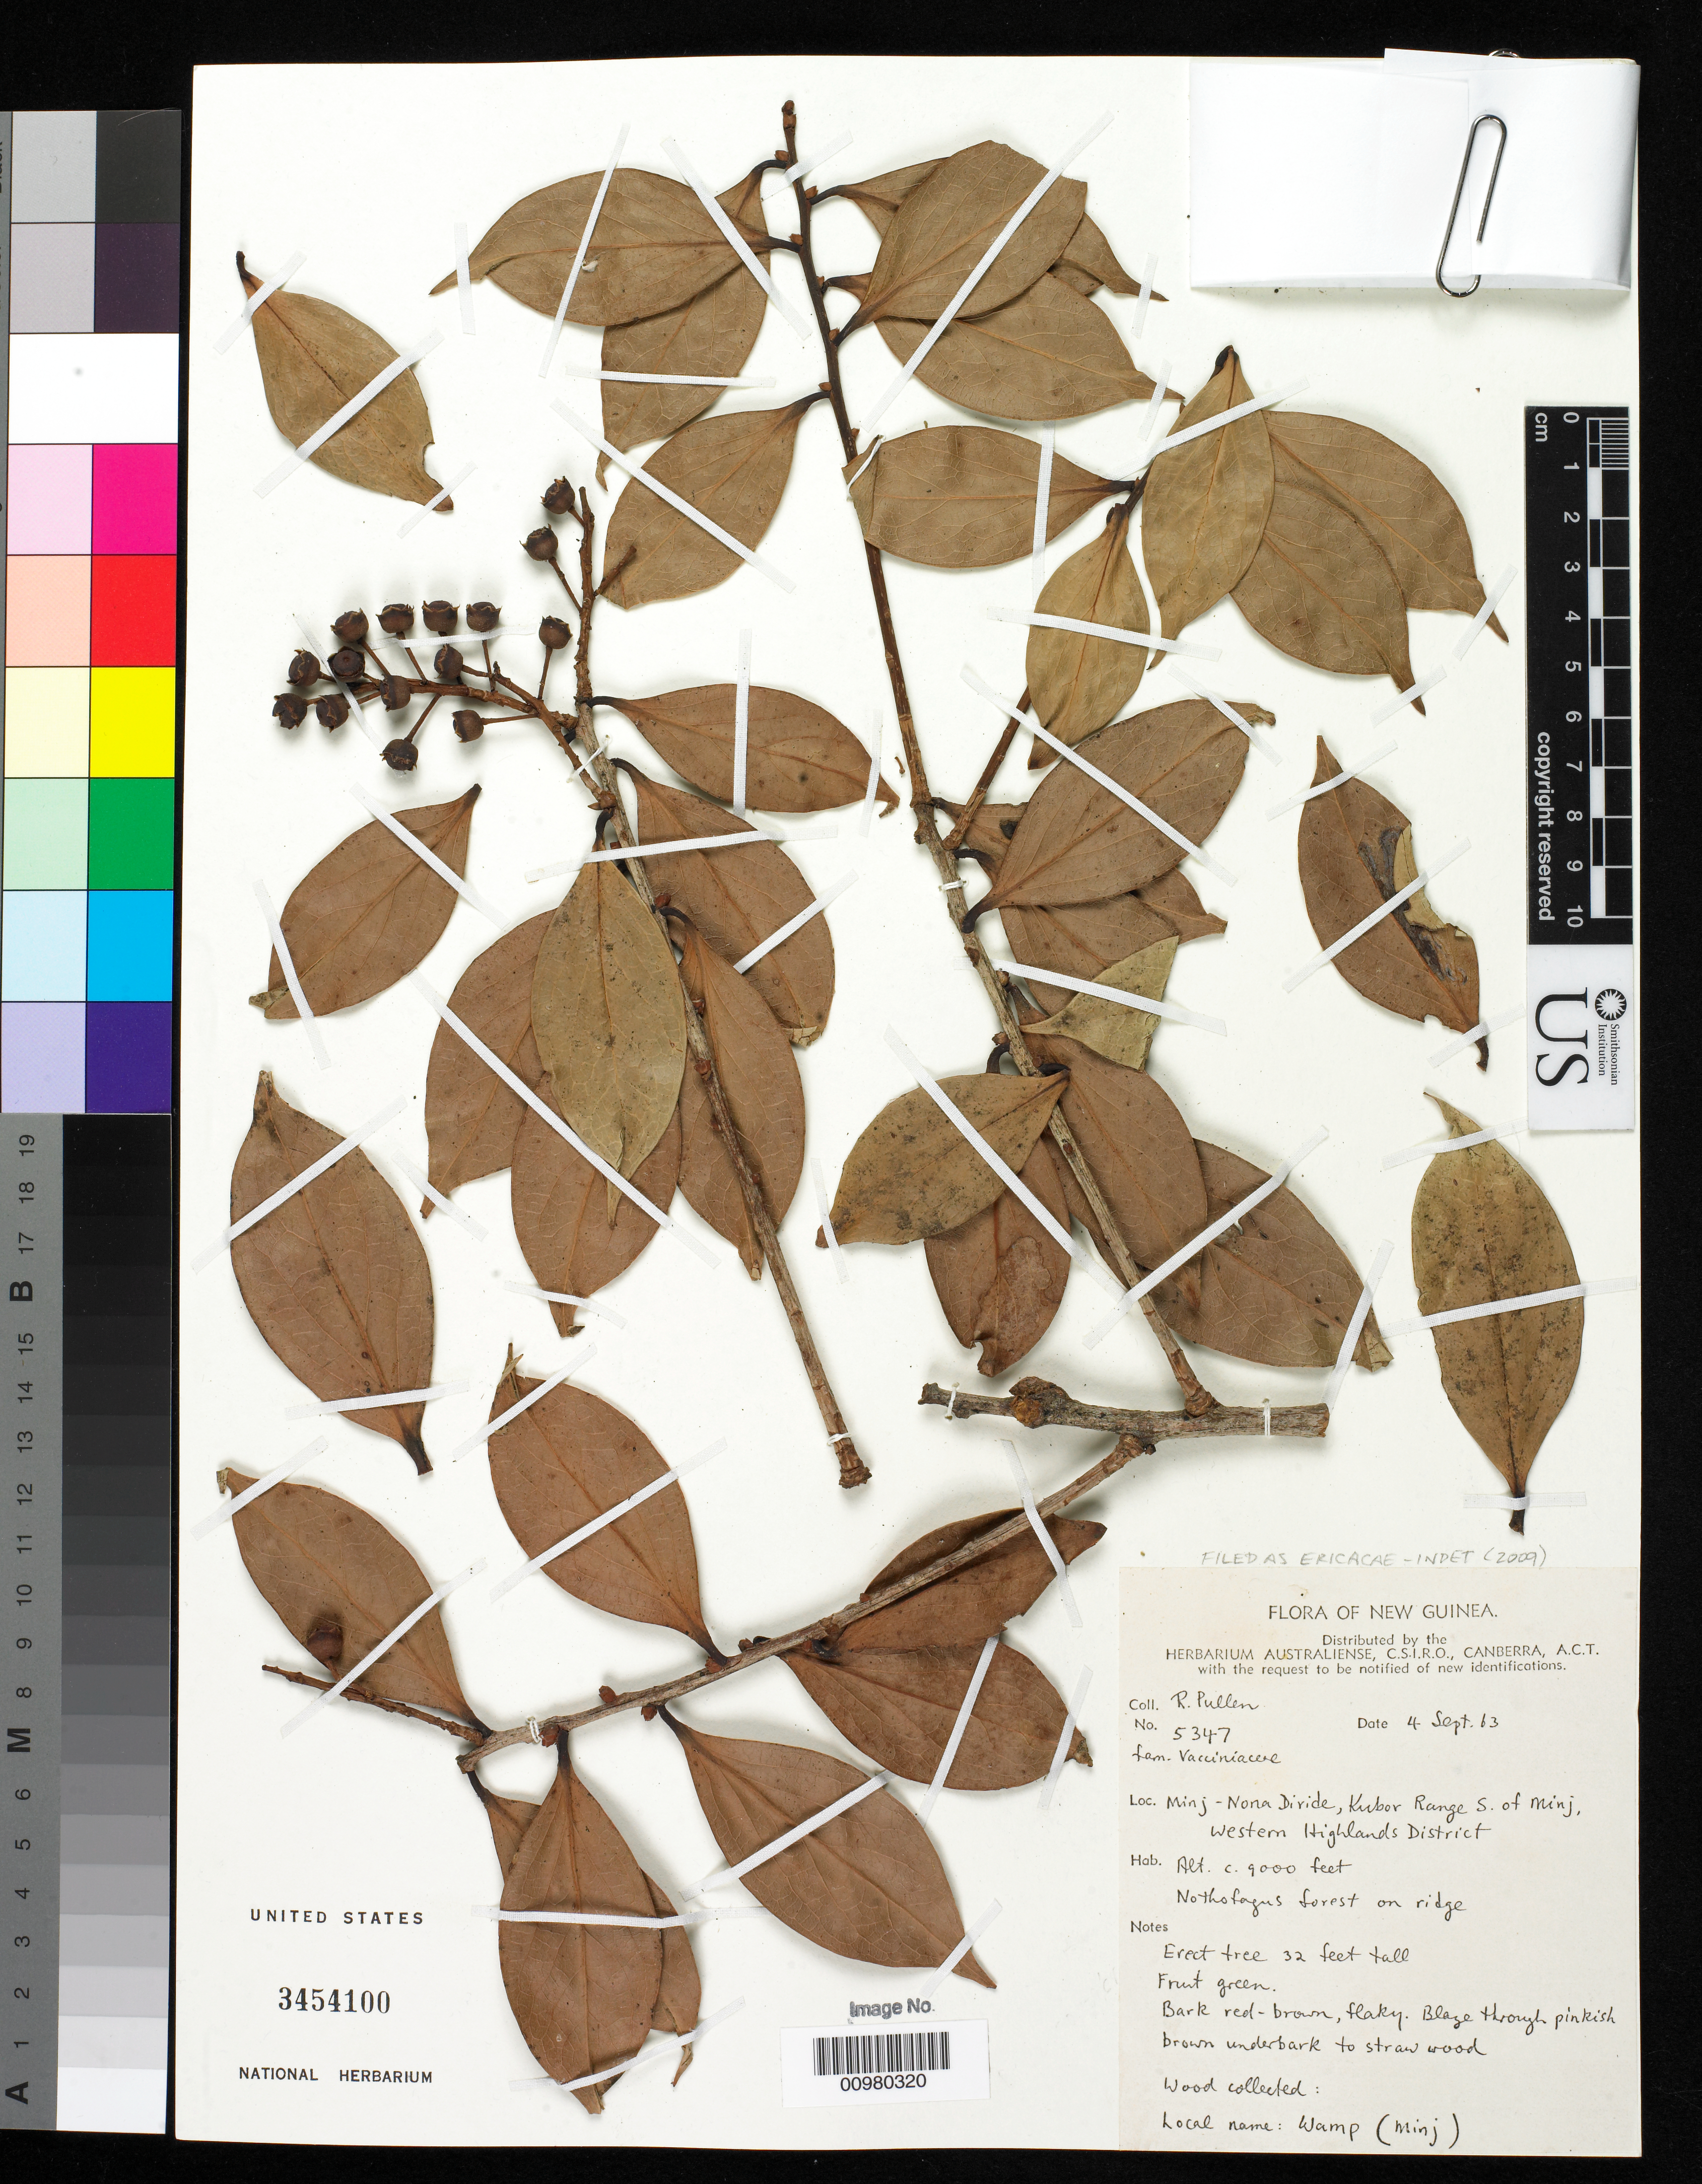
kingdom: Plantae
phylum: Tracheophyta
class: Magnoliopsida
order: Ericales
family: Ericaceae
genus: Vaccinium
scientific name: Vaccinium sp.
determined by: Tamayo, Maverick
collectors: R. Pullen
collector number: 5347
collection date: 1963-09-04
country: Papua New Guinea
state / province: Western Highlands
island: New Guinea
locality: Minj-Nona Divide, Kubor Range S. of Minj, Western Highlands District. Nothofagus forest on ridge.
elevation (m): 2743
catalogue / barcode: US 354100